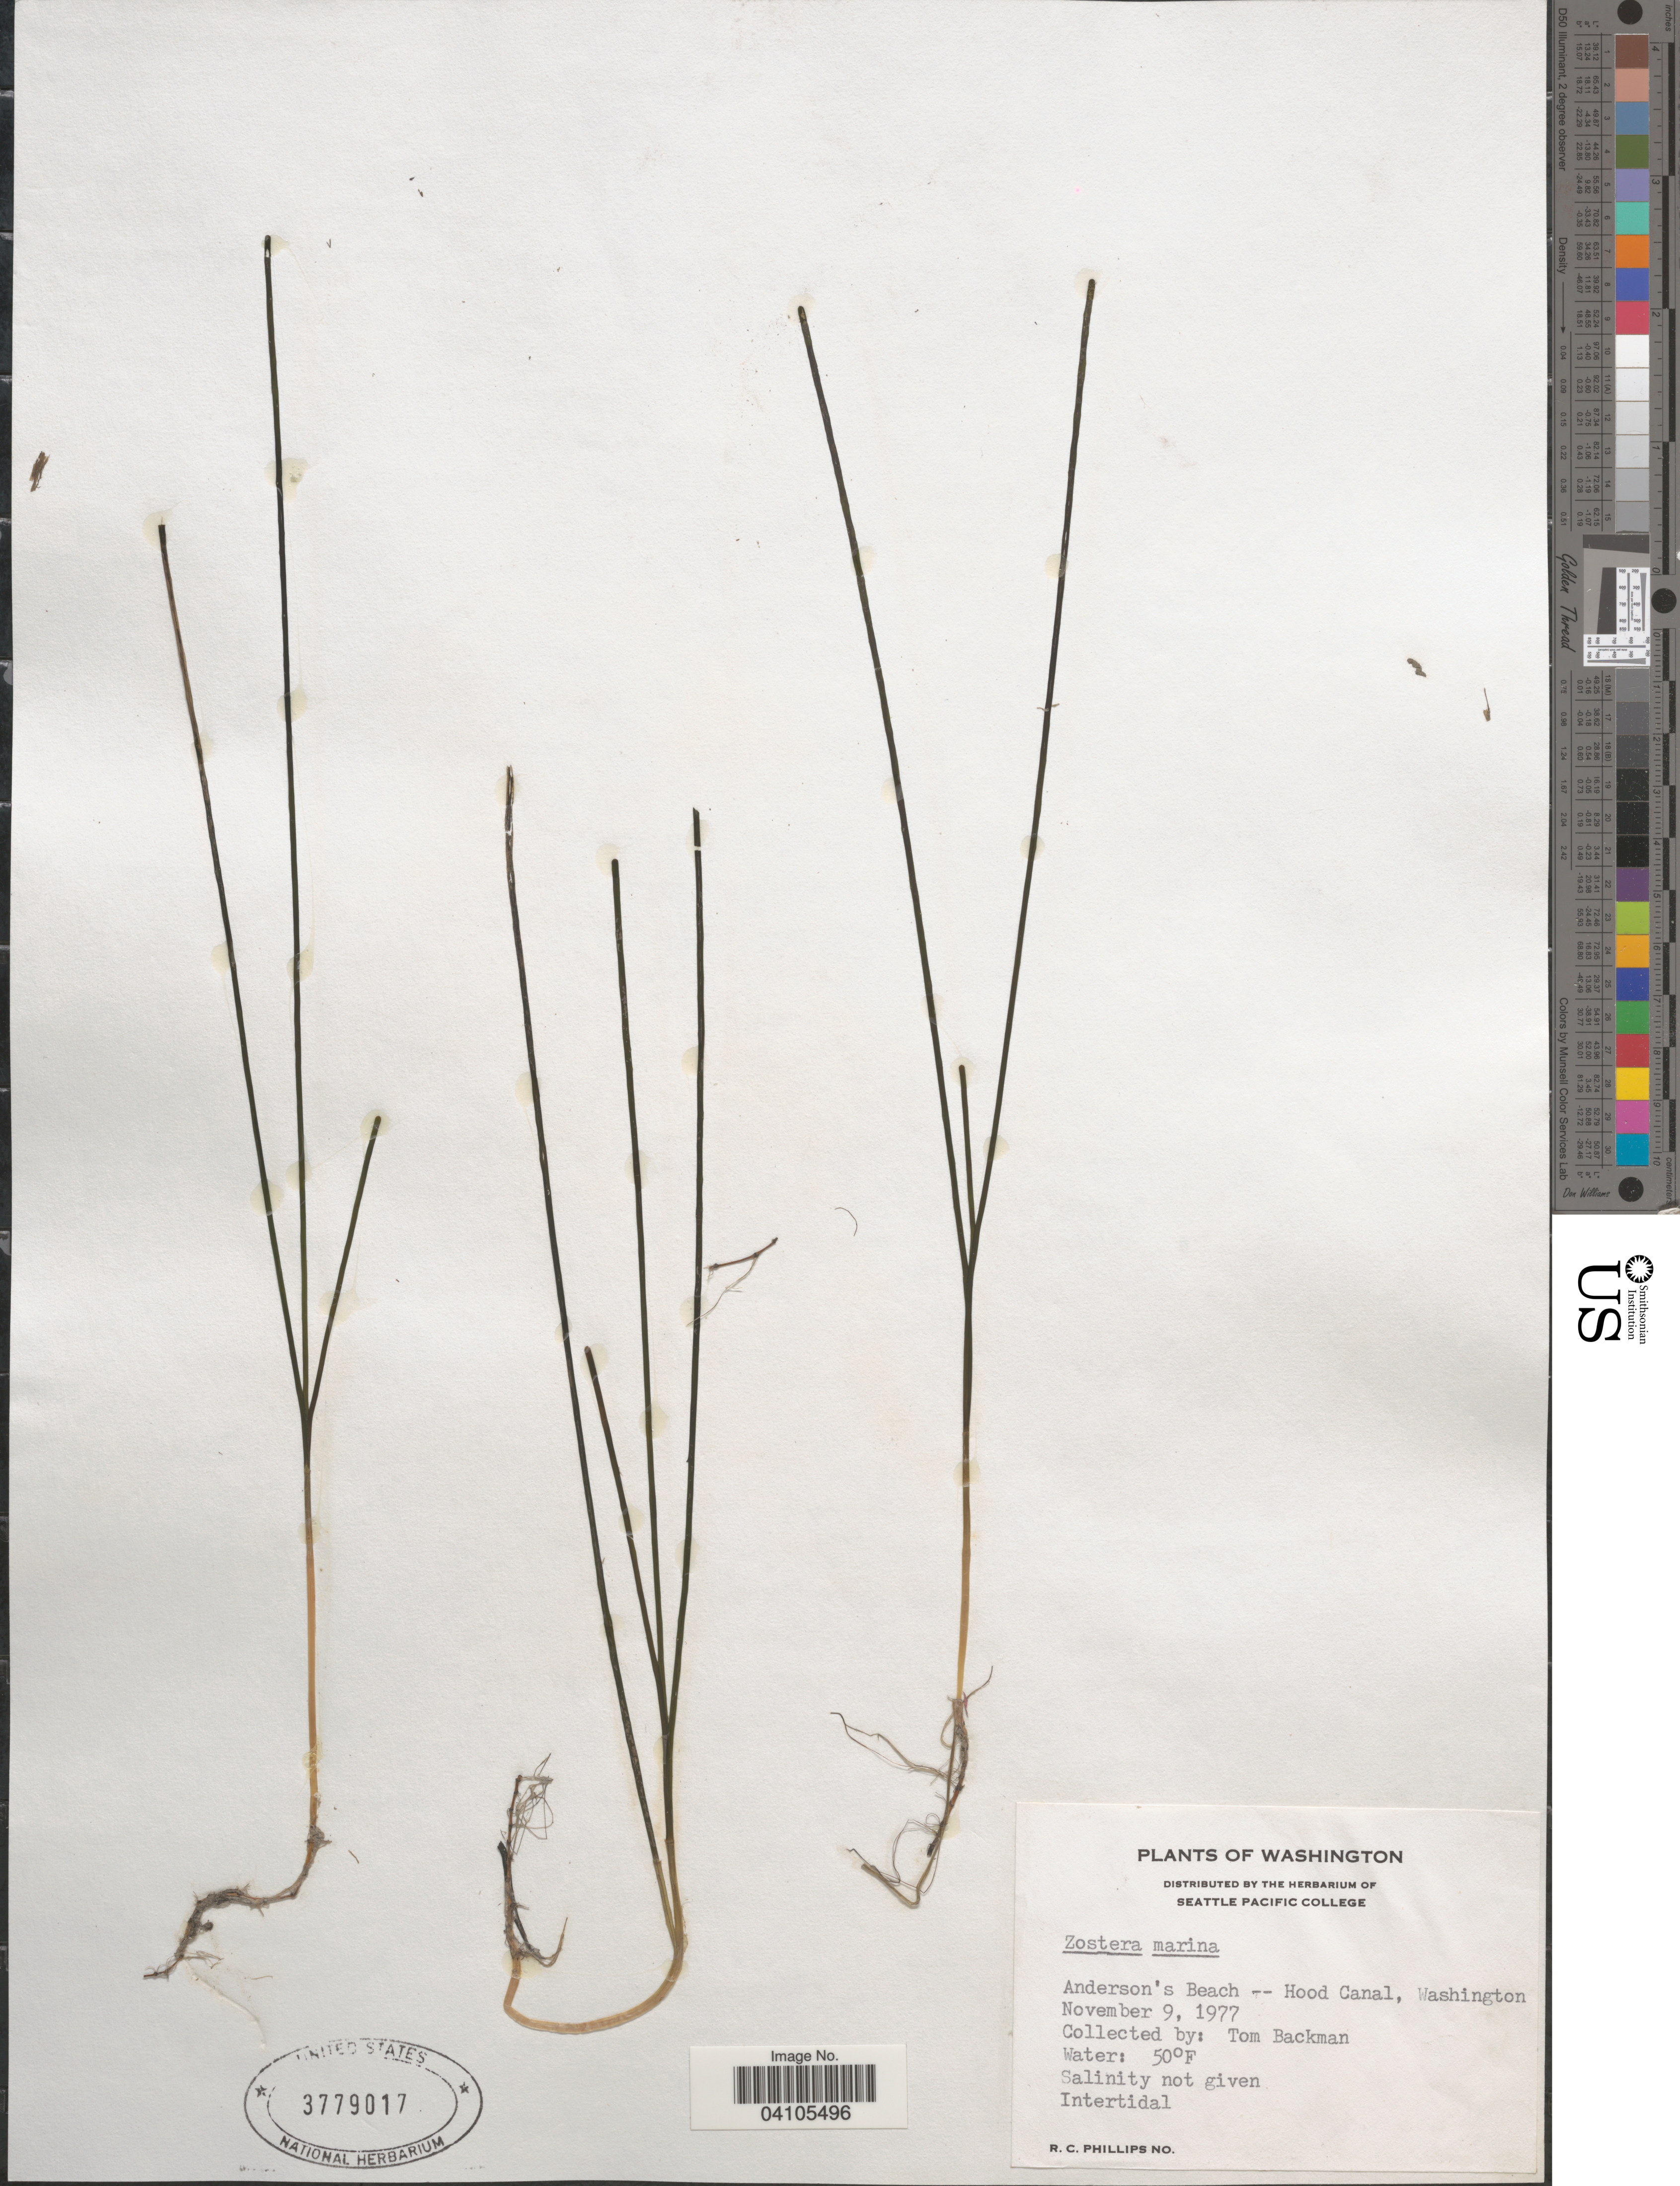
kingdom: Plantae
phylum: Tracheophyta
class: Liliopsida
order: Alismatales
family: Zosteraceae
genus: Zostera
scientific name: Zostera marina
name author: L.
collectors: T. Backman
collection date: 1977-11-09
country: United States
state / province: Washington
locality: Anderson's Beach -- Hood Canal.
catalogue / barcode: US 3779017